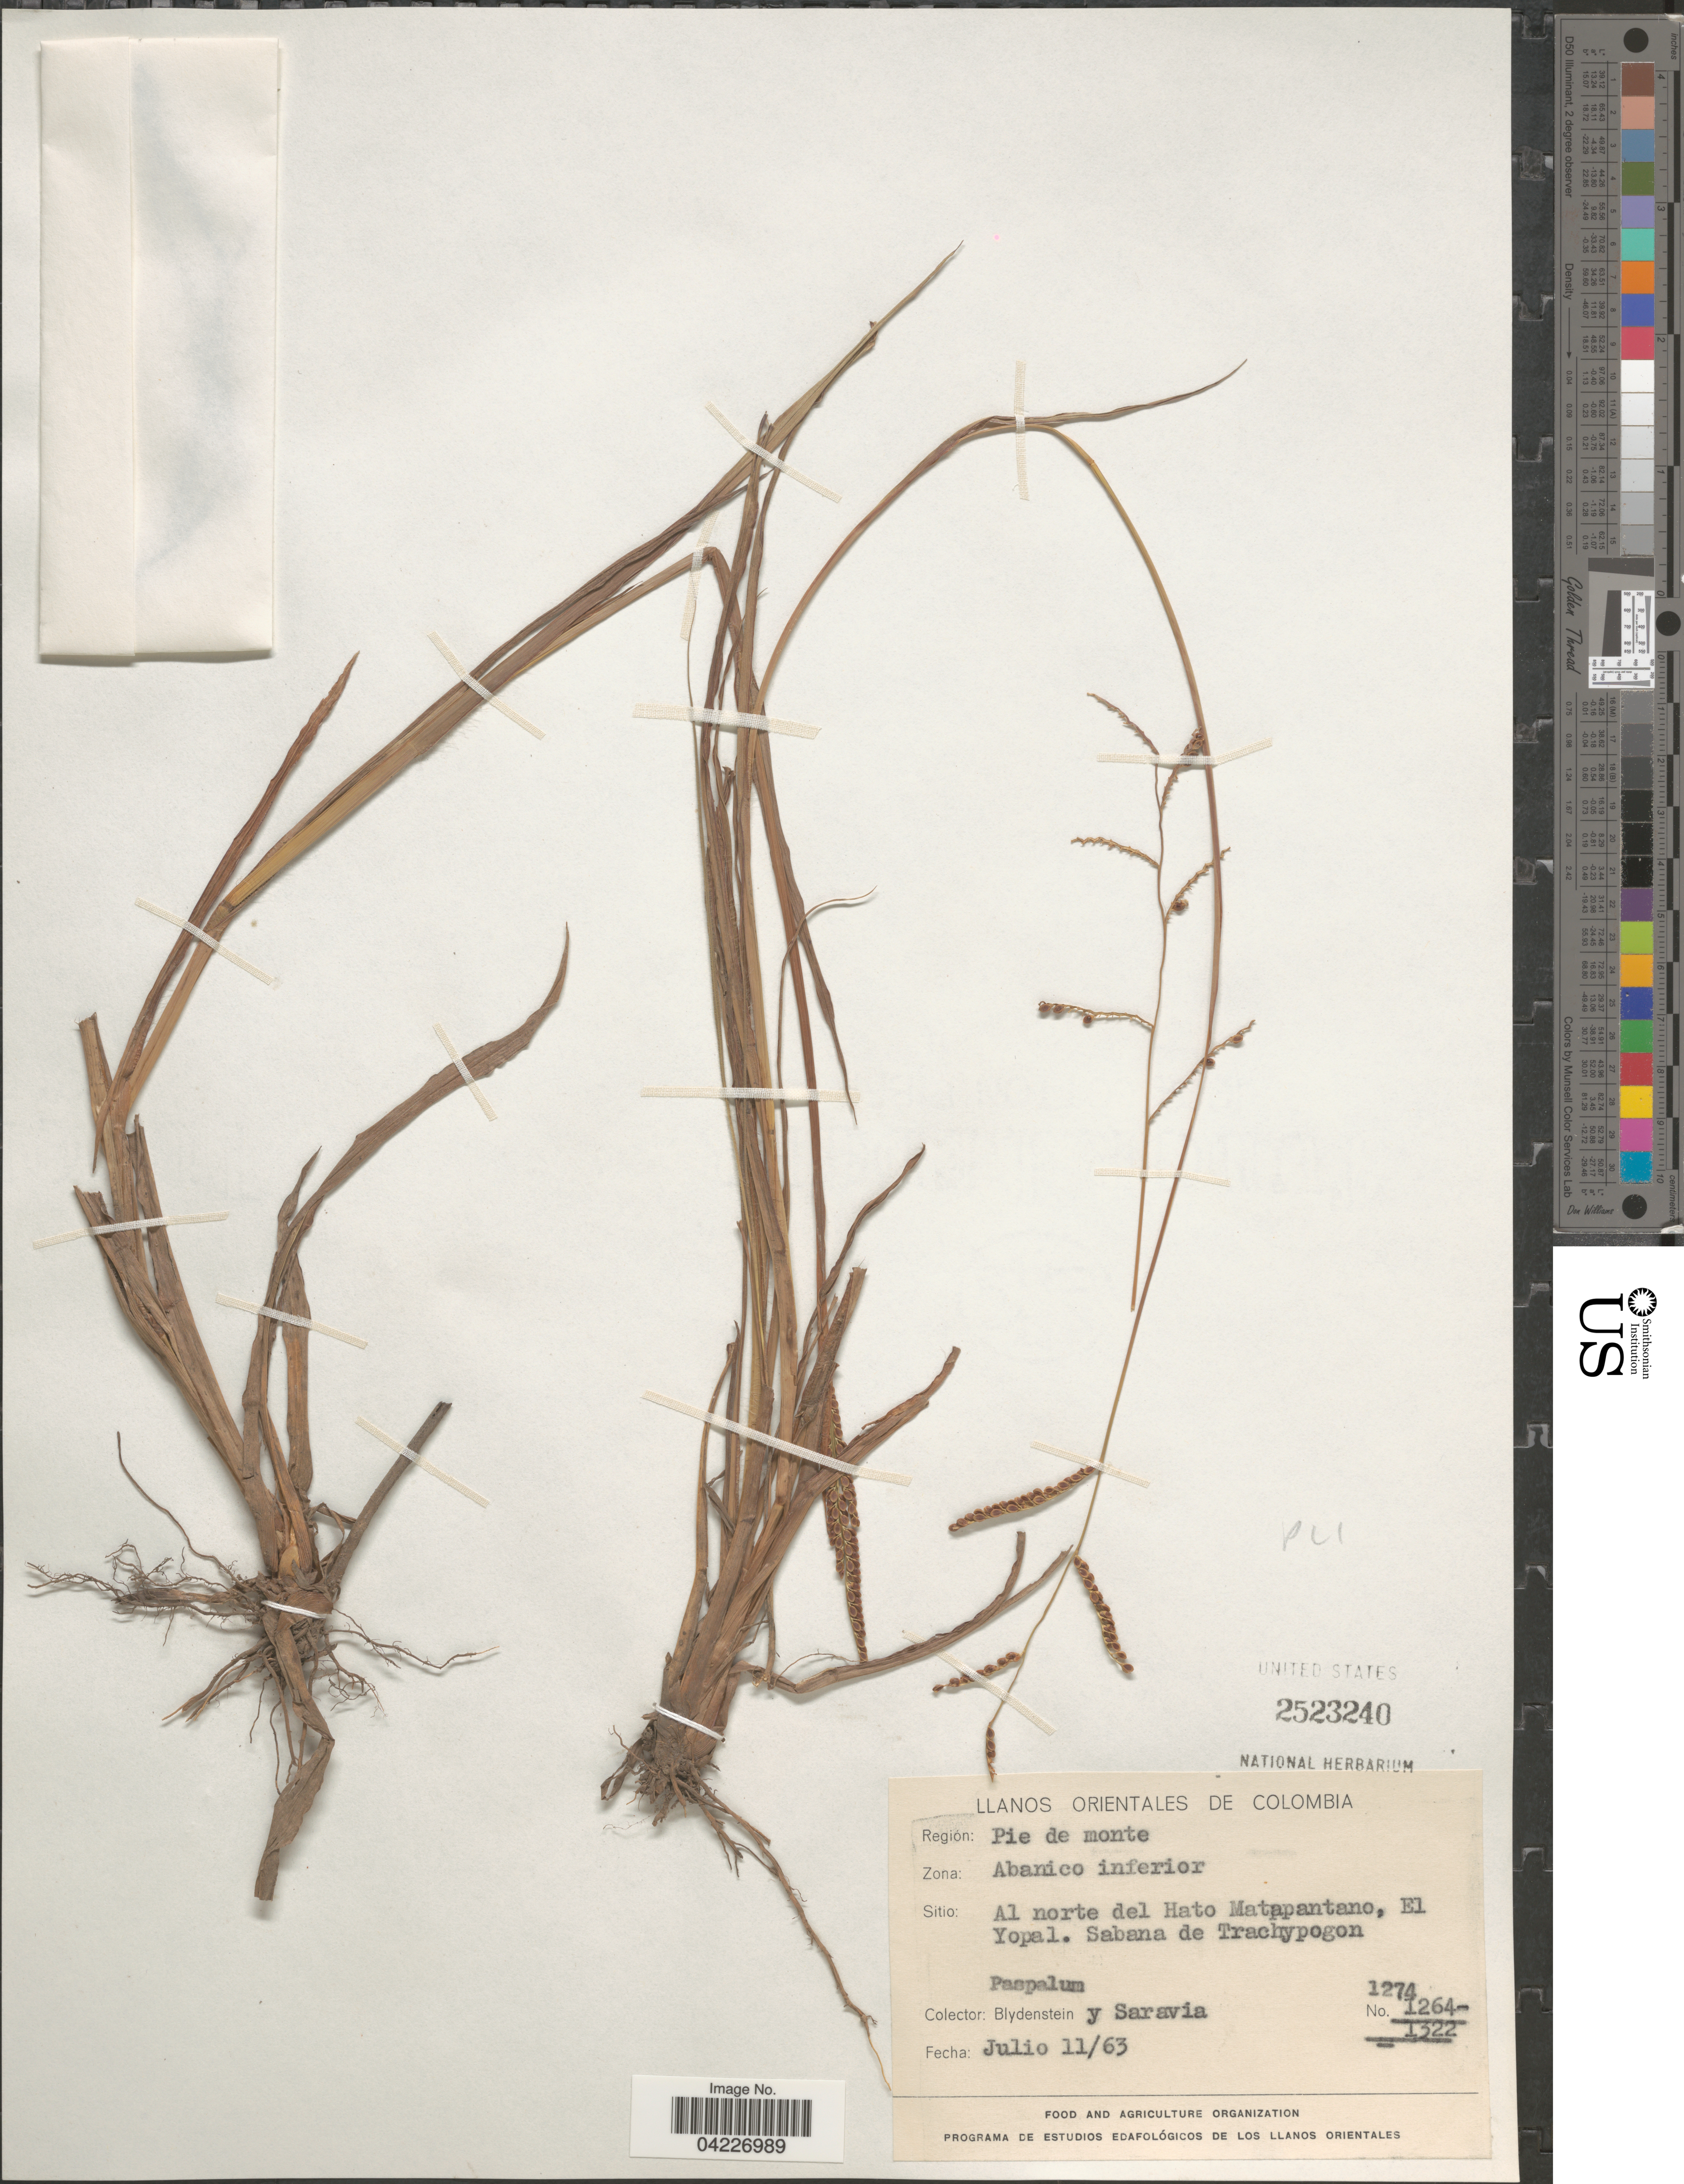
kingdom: Plantae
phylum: Tracheophyta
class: Liliopsida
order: Poales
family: Poaceae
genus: Paspalum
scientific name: Paspalum sp.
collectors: Blydenstein & Saravia, --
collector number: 1274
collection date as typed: Transcribed d/m/y: 11/7/63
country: Colombia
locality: Llanos Orientales de Colombia. Región: Pie de monte. Zona: Abanico inferior. Sitio: Al norte del Hato Matapantano, El Yopal. Sabana de Trachypogon.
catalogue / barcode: US 2523240